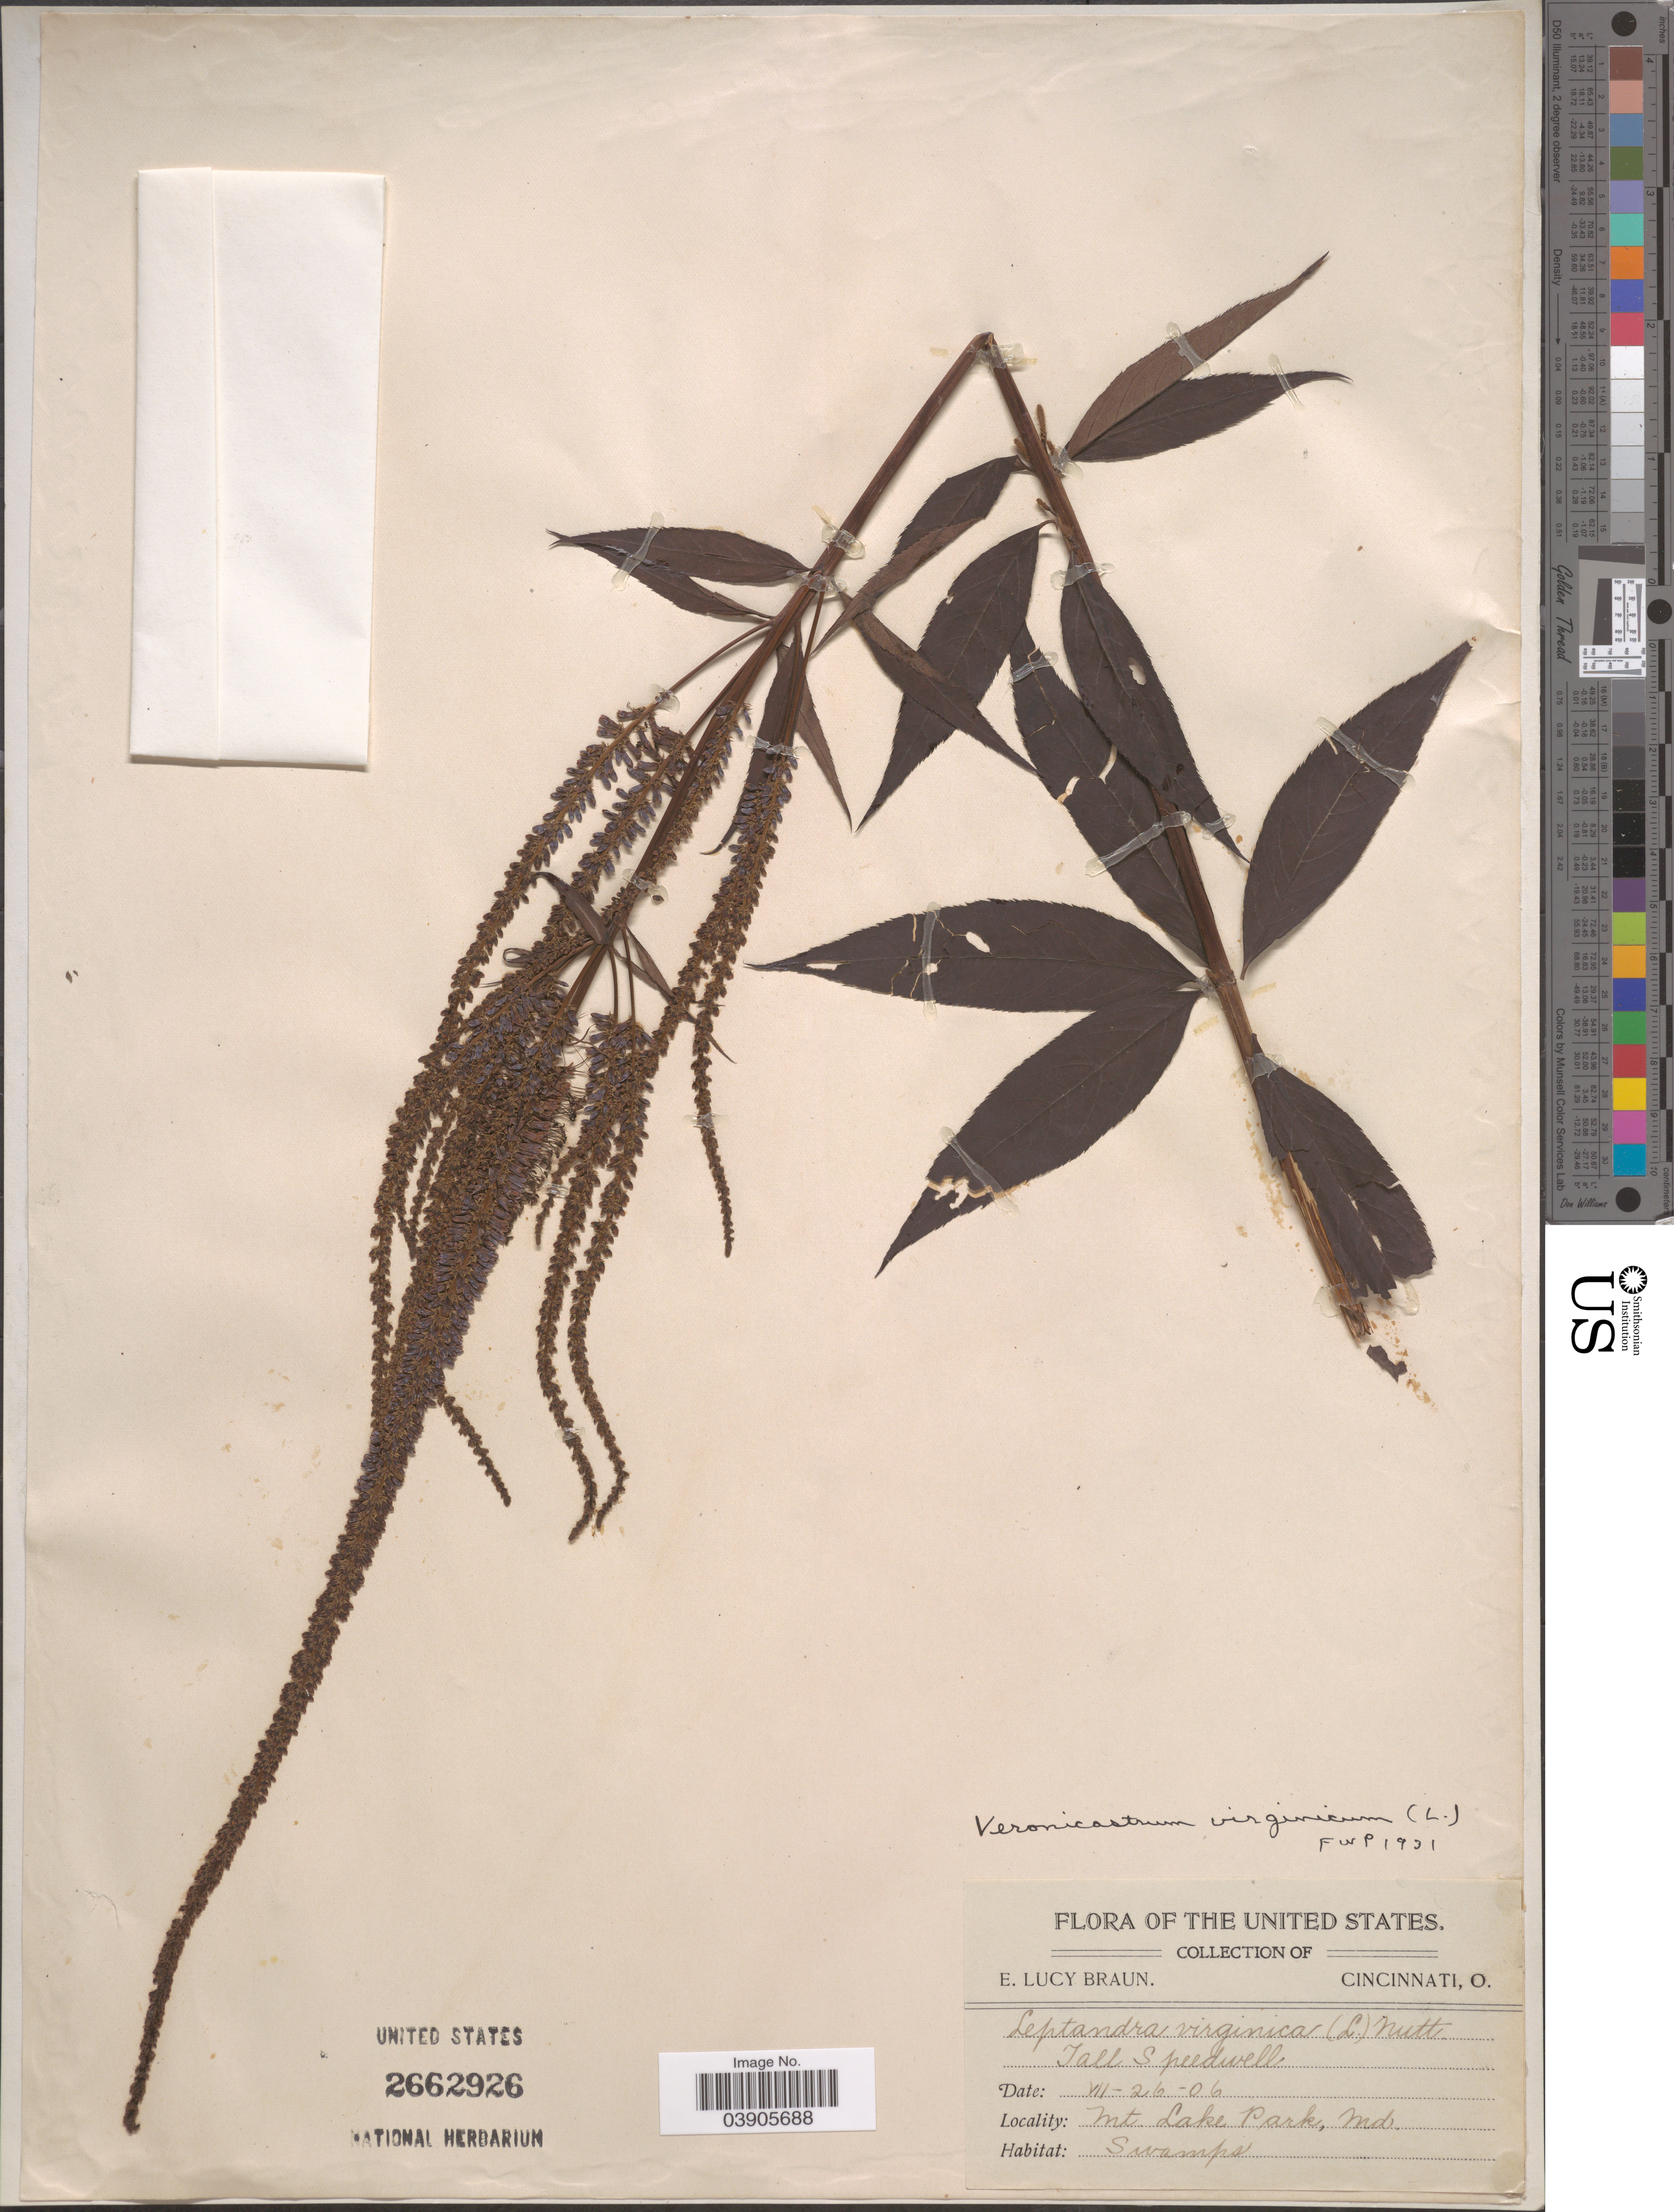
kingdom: Plantae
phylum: Tracheophyta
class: Magnoliopsida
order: Lamiales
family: Plantaginaceae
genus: Veronicastrum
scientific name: Veronicastrum virginicum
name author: (L.) Farw.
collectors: E. L. Braun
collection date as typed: Transcribed d/m/y: 26/7/6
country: United States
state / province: Maryland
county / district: Garrett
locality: Mt. Lake Park.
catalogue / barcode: US 2662926